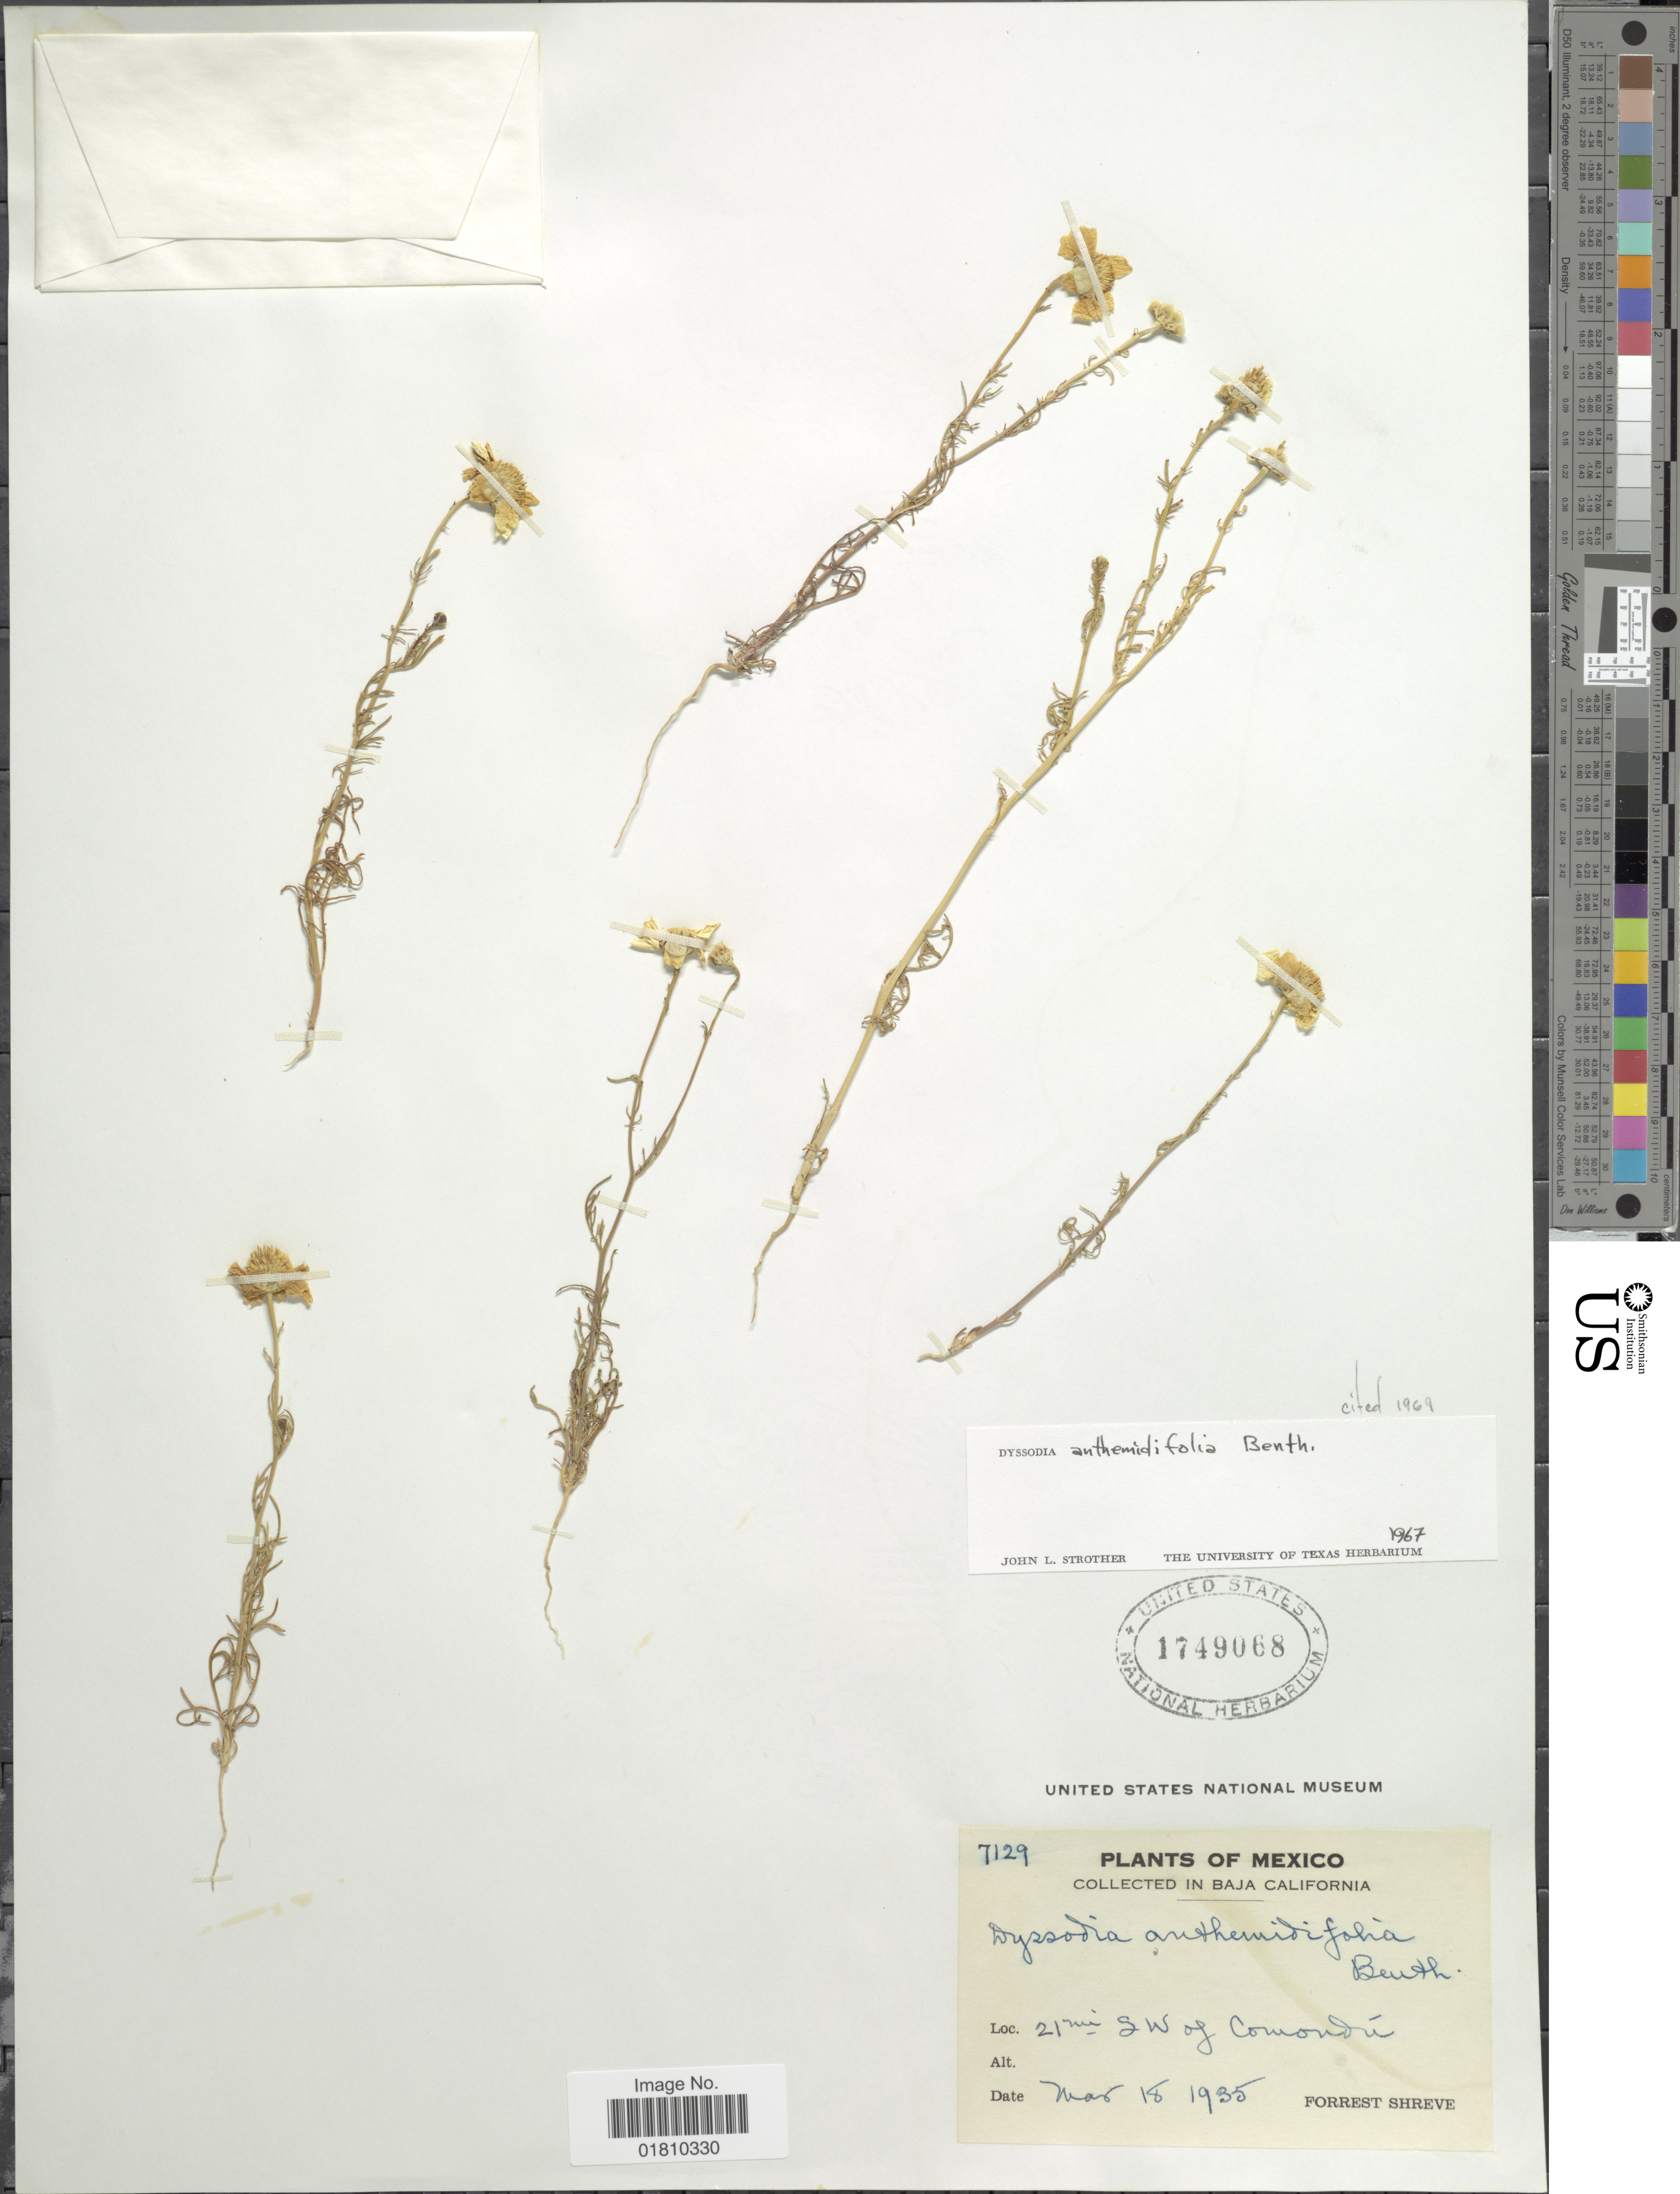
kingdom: Plantae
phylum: Tracheophyta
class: Magnoliopsida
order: Asterales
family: Asteraceae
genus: Boeberastrum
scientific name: Boeberastrum anthemidifolium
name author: Rydb.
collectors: F. Shreve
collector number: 7129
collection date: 1935-03-18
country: Mexico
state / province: Baja California Sur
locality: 21 mi SW Comondú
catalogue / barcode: US 1749068